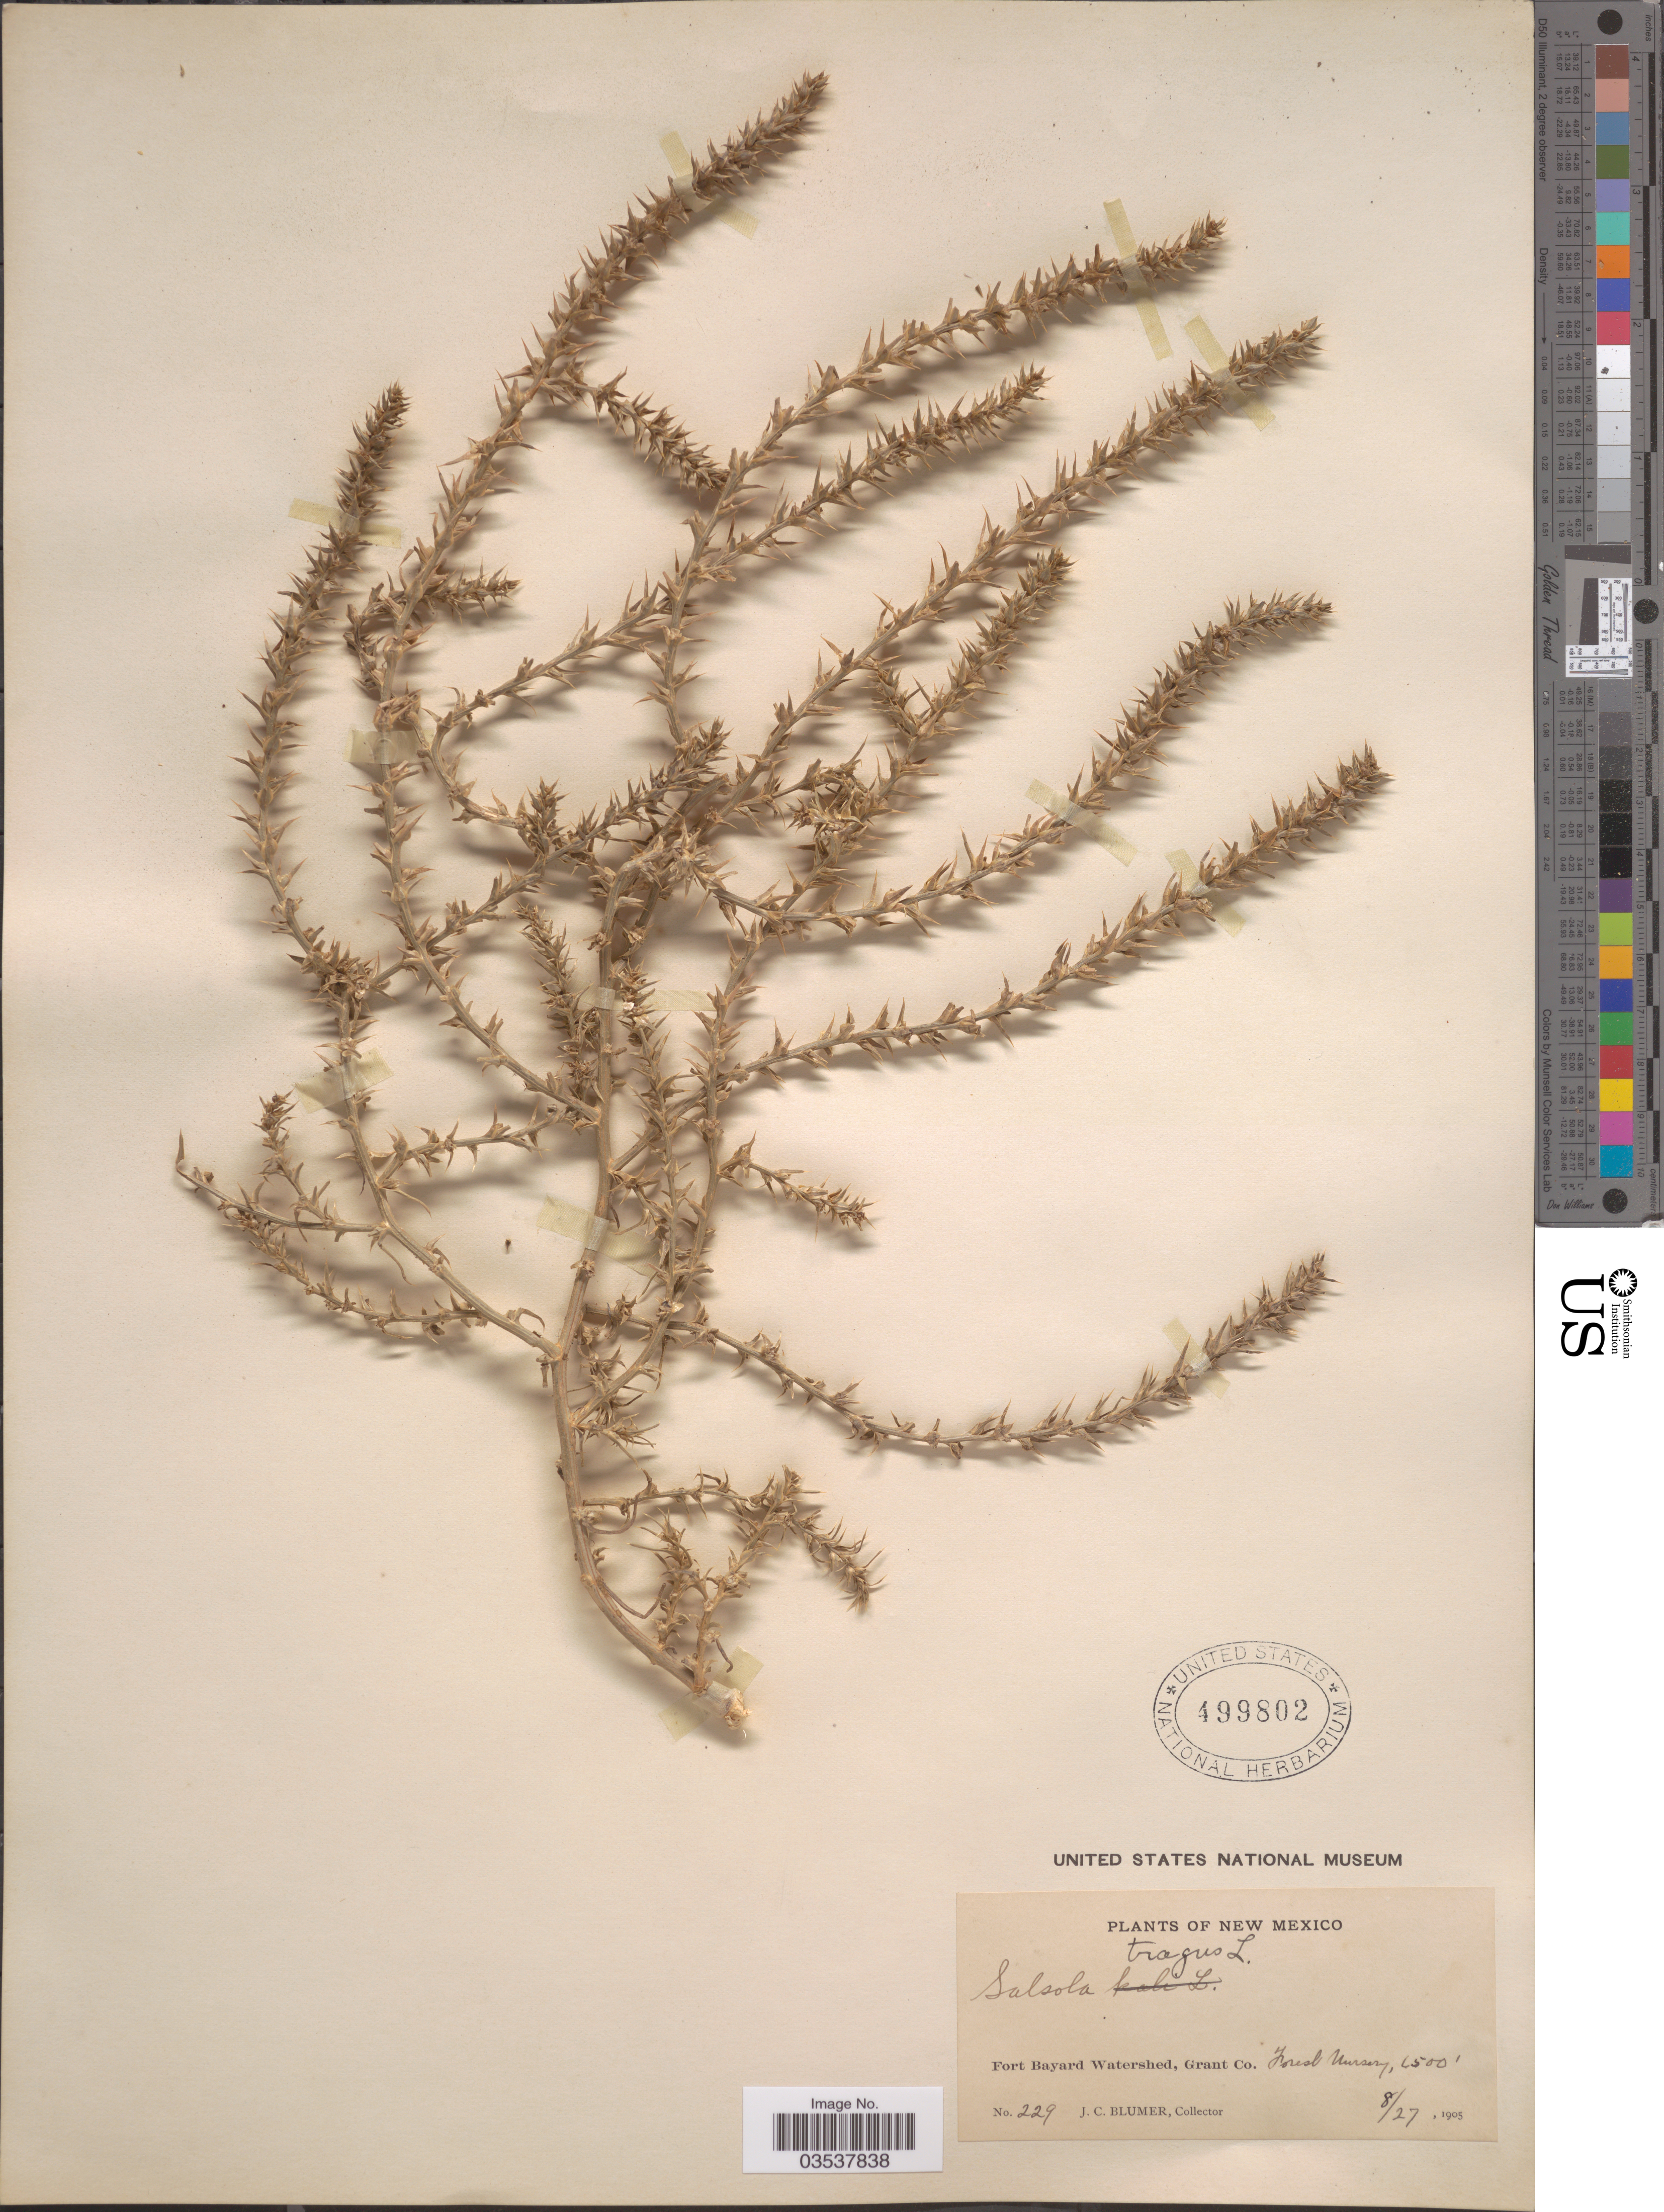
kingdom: Plantae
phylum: Tracheophyta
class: Magnoliopsida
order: Caryophyllales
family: Amaranthaceae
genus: Salsola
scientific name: Salsola pestifer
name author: A. Nelson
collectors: J. C. Blumer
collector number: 229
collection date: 1905-08-27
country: United States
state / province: New Mexico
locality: Fort Bayard Watershed, Grant Co. Forest Nursery.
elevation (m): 1981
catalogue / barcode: US 499802